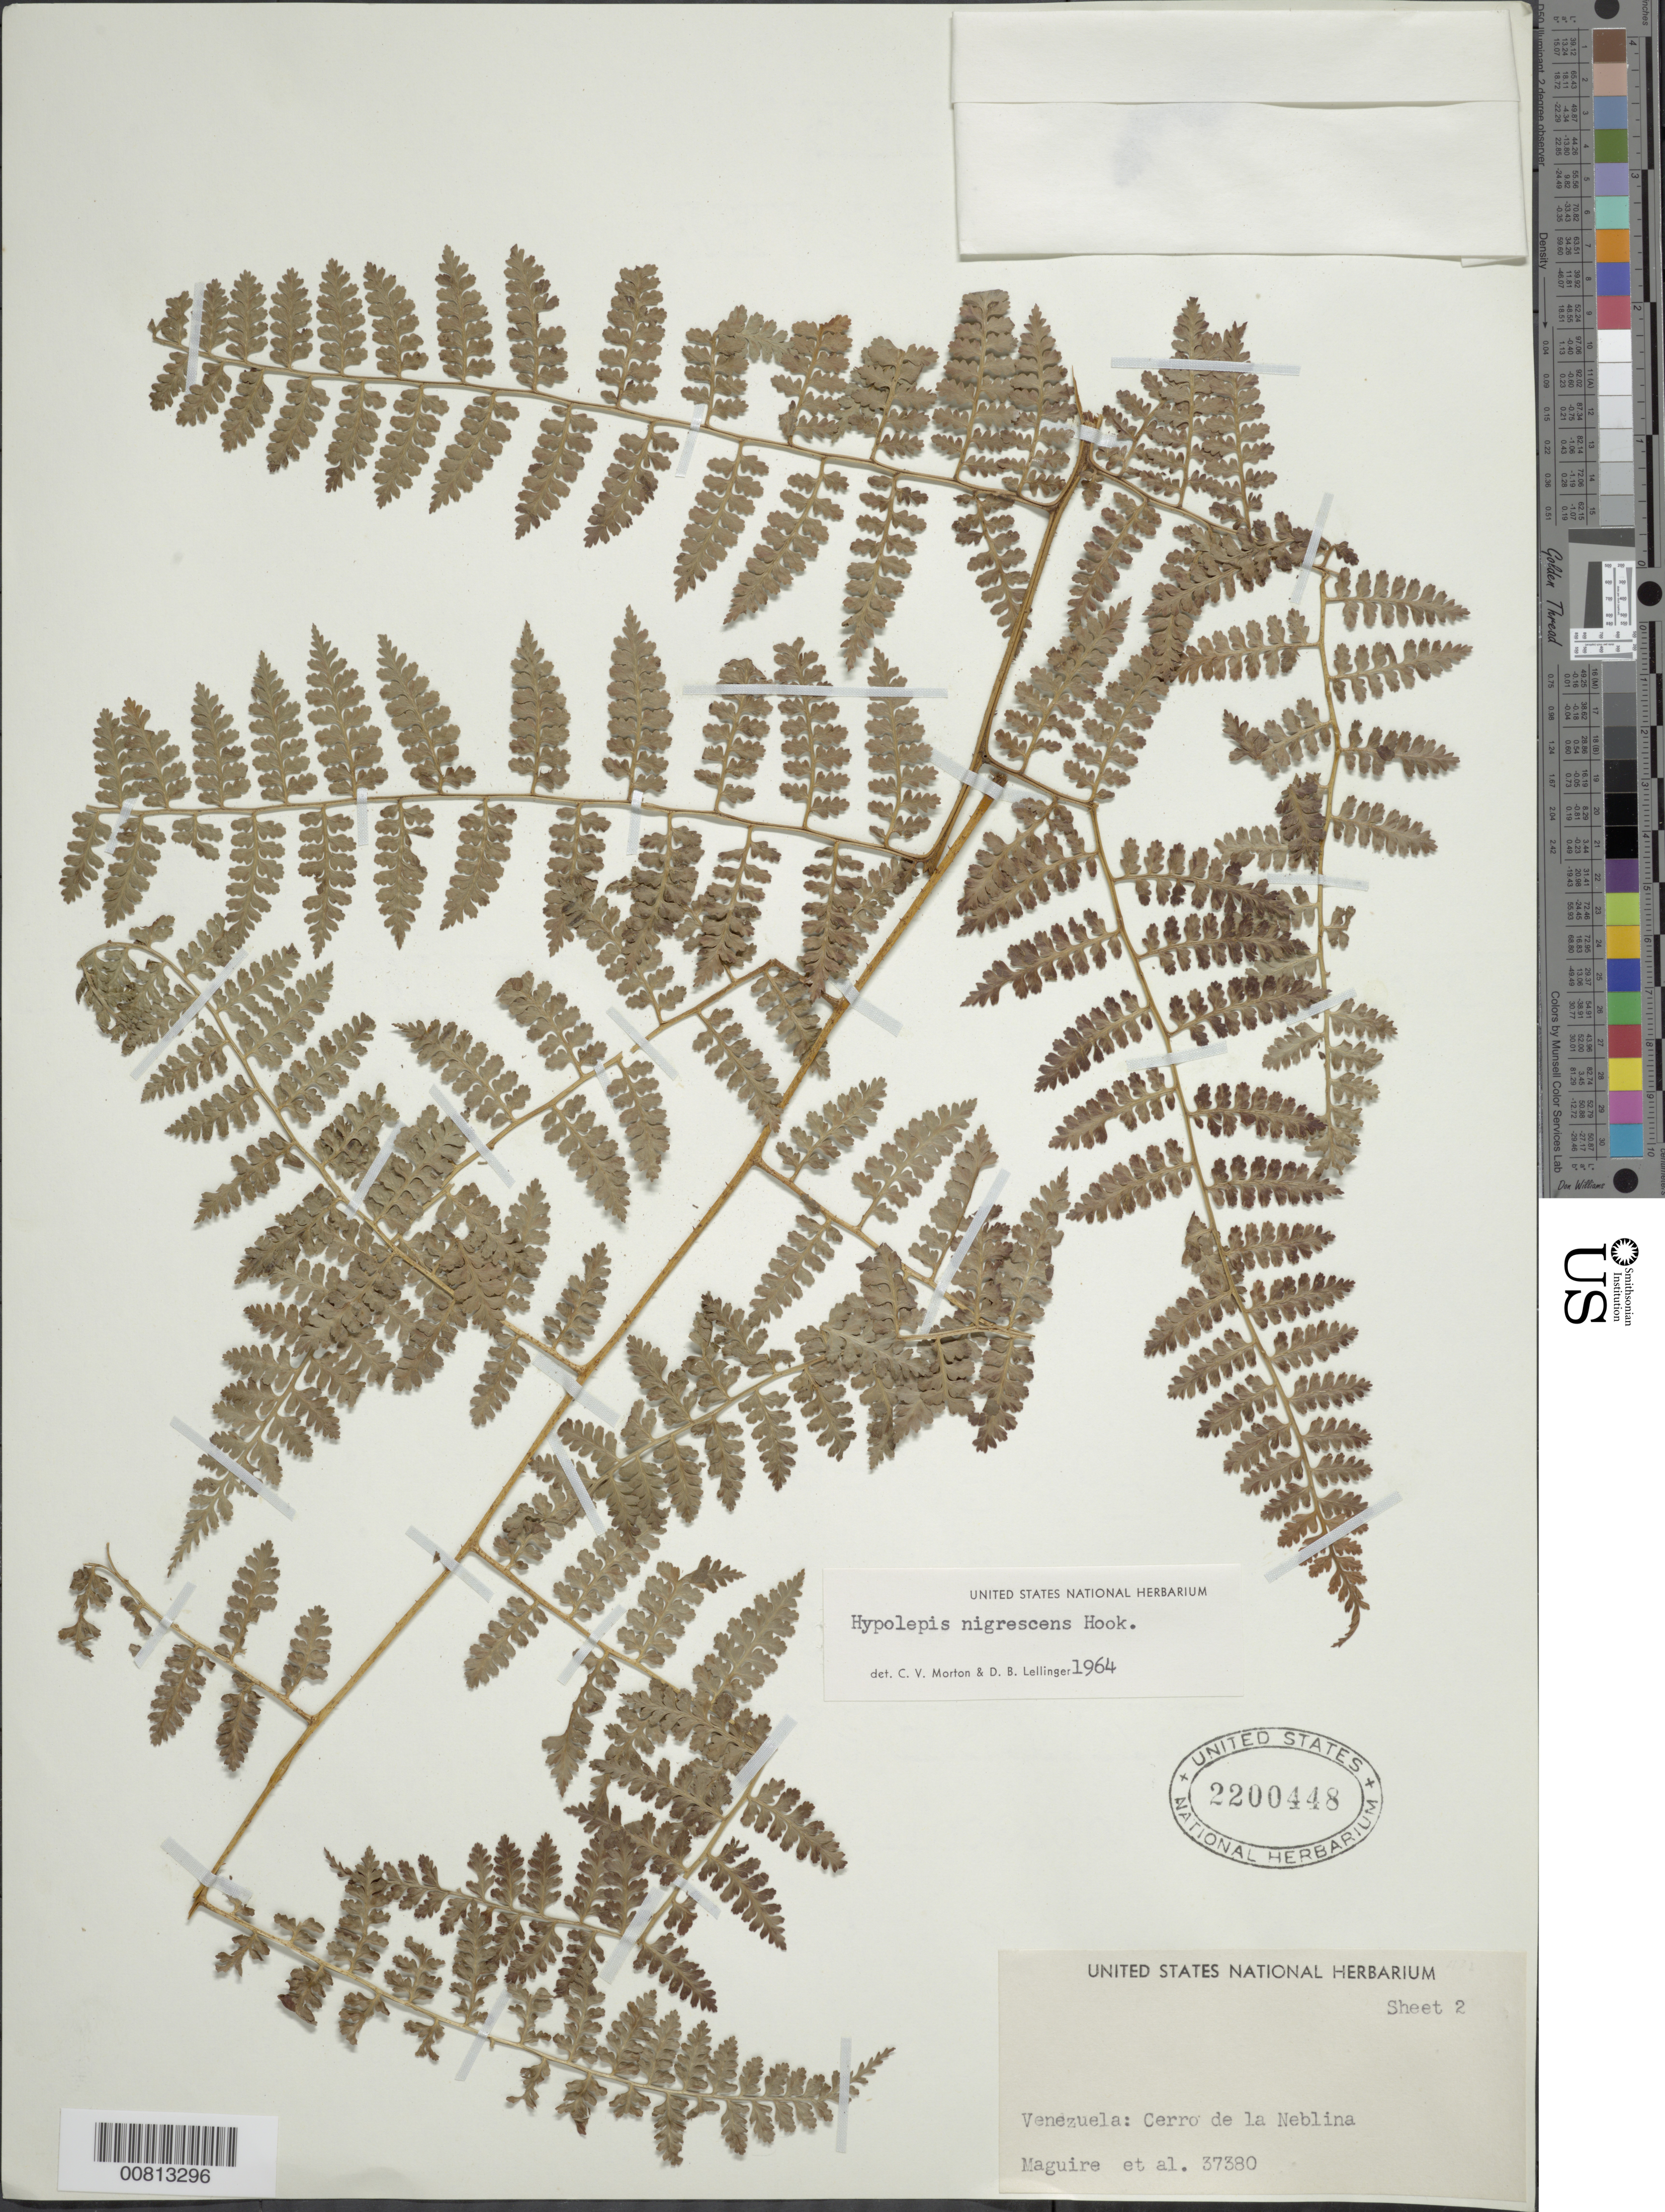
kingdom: Plantae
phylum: Tracheophyta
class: Polypodiopsida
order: Polypodiales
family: Dennstaedtiaceae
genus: Hypolepis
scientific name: Hypolepis nigrescens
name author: Hook.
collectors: Maguire, -- & et al.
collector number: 37380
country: Venezuela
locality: Cerro de la Neblina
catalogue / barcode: US 2200448